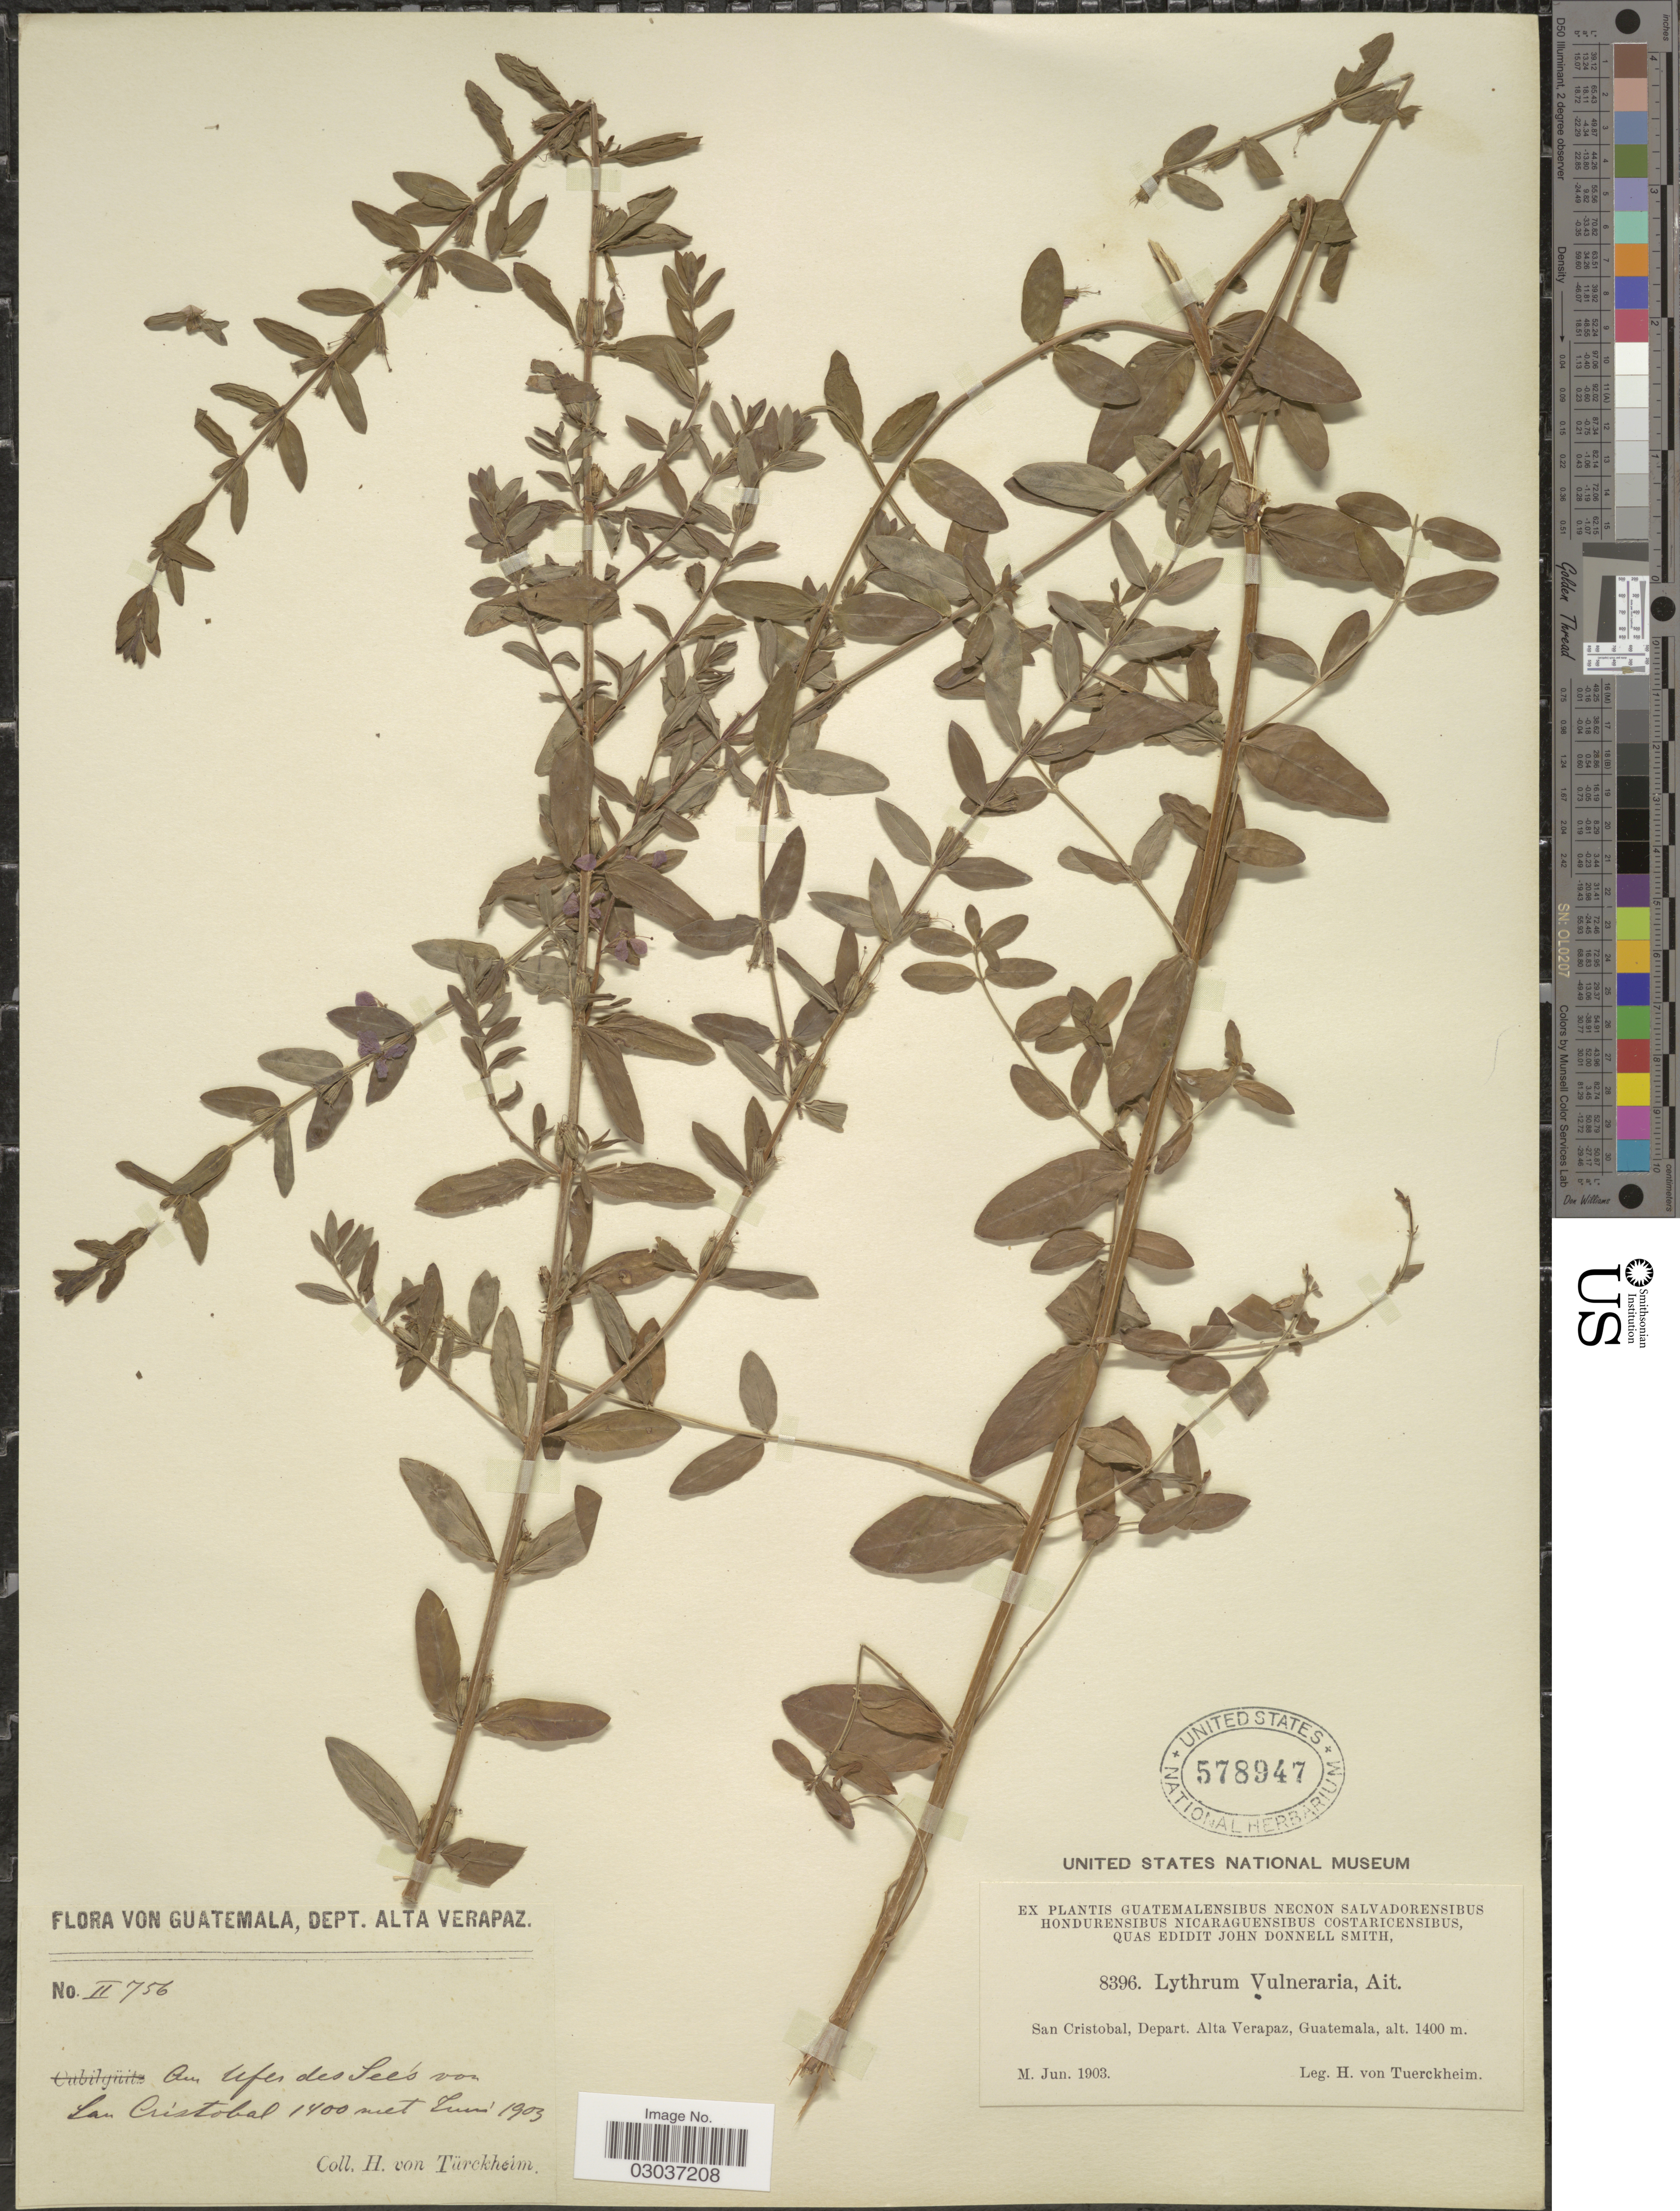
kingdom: Plantae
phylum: Tracheophyta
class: Magnoliopsida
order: Myrtales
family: Lythraceae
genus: Lythrum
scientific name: Lythrum vulneraria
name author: Aiton ex Schrank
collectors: H. von Türckheim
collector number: II756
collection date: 1903-06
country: Guatemala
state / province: Alta Verapaz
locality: San Cristobal, Depart. Alta Verapaz.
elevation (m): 1400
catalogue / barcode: US 578947